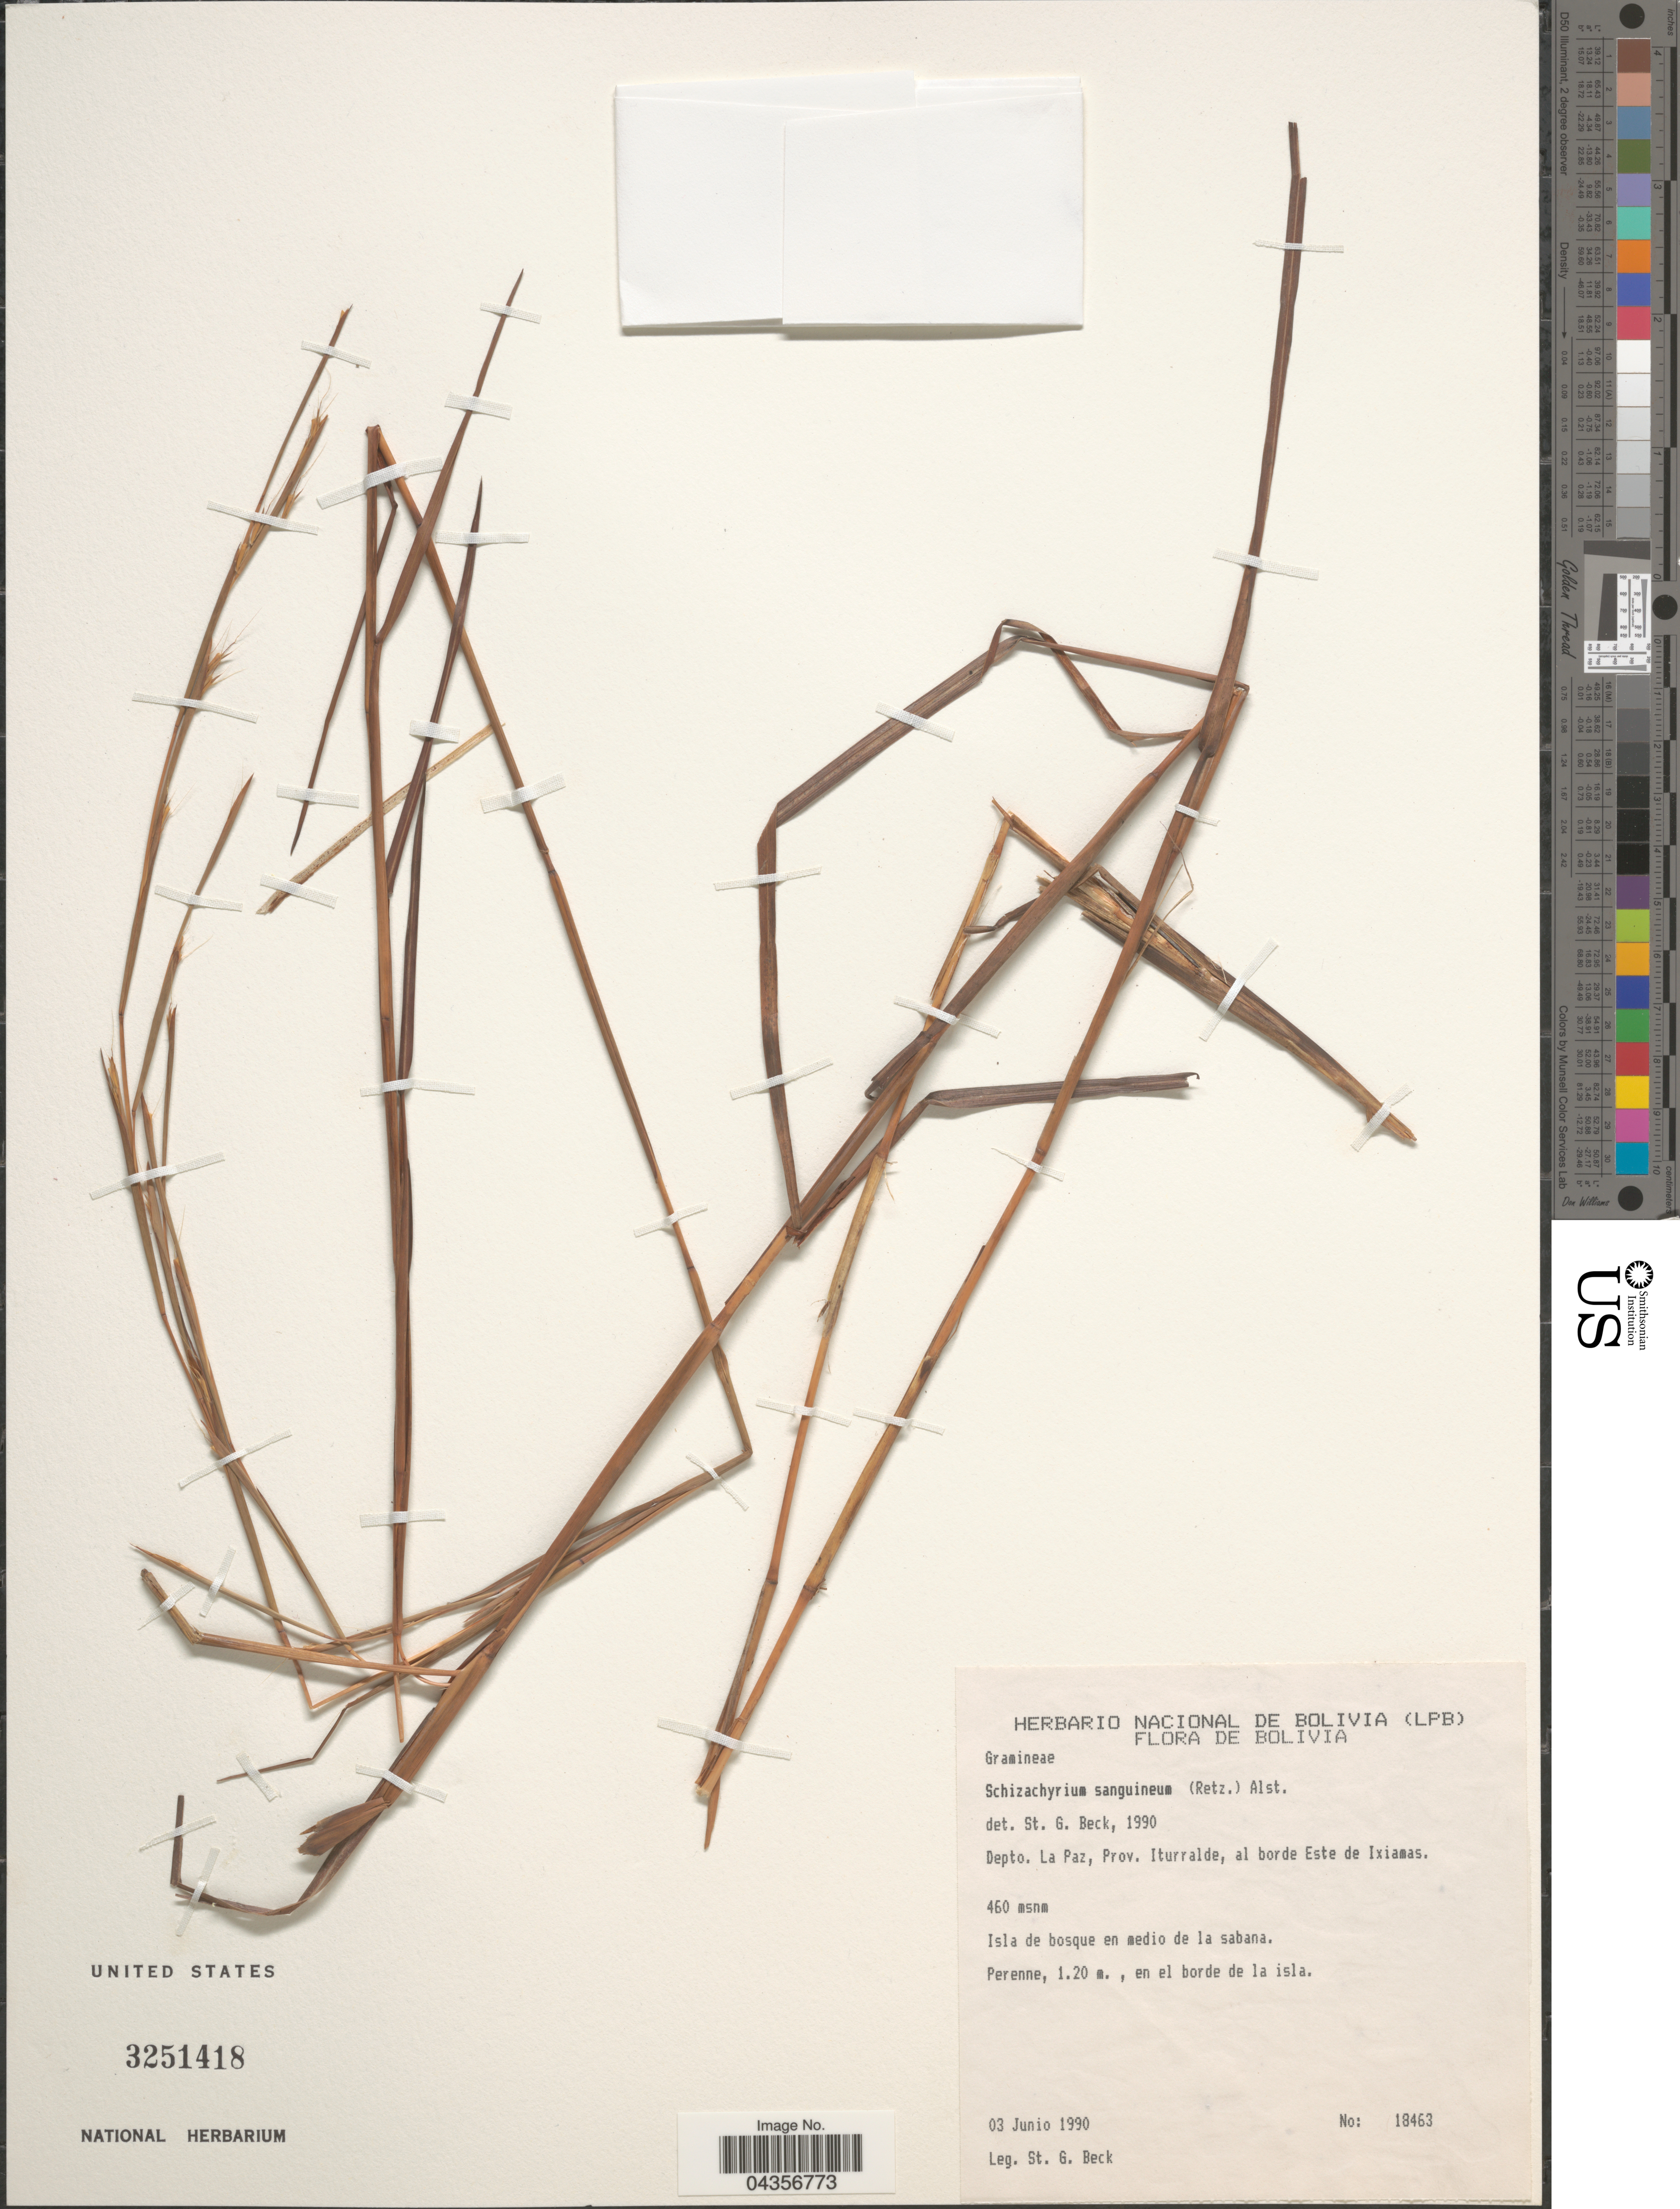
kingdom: Plantae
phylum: Tracheophyta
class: Liliopsida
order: Poales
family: Poaceae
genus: Schizachyrium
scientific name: Schizachyrium sanguineum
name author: (Retz.) Alston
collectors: S. G. Beck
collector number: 18463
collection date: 1990-06-03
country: Bolivia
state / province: La Paz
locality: Depto. La Paz, Prov. Iturralde, al borde Este de Ixiamas.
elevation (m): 460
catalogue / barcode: US 3251418